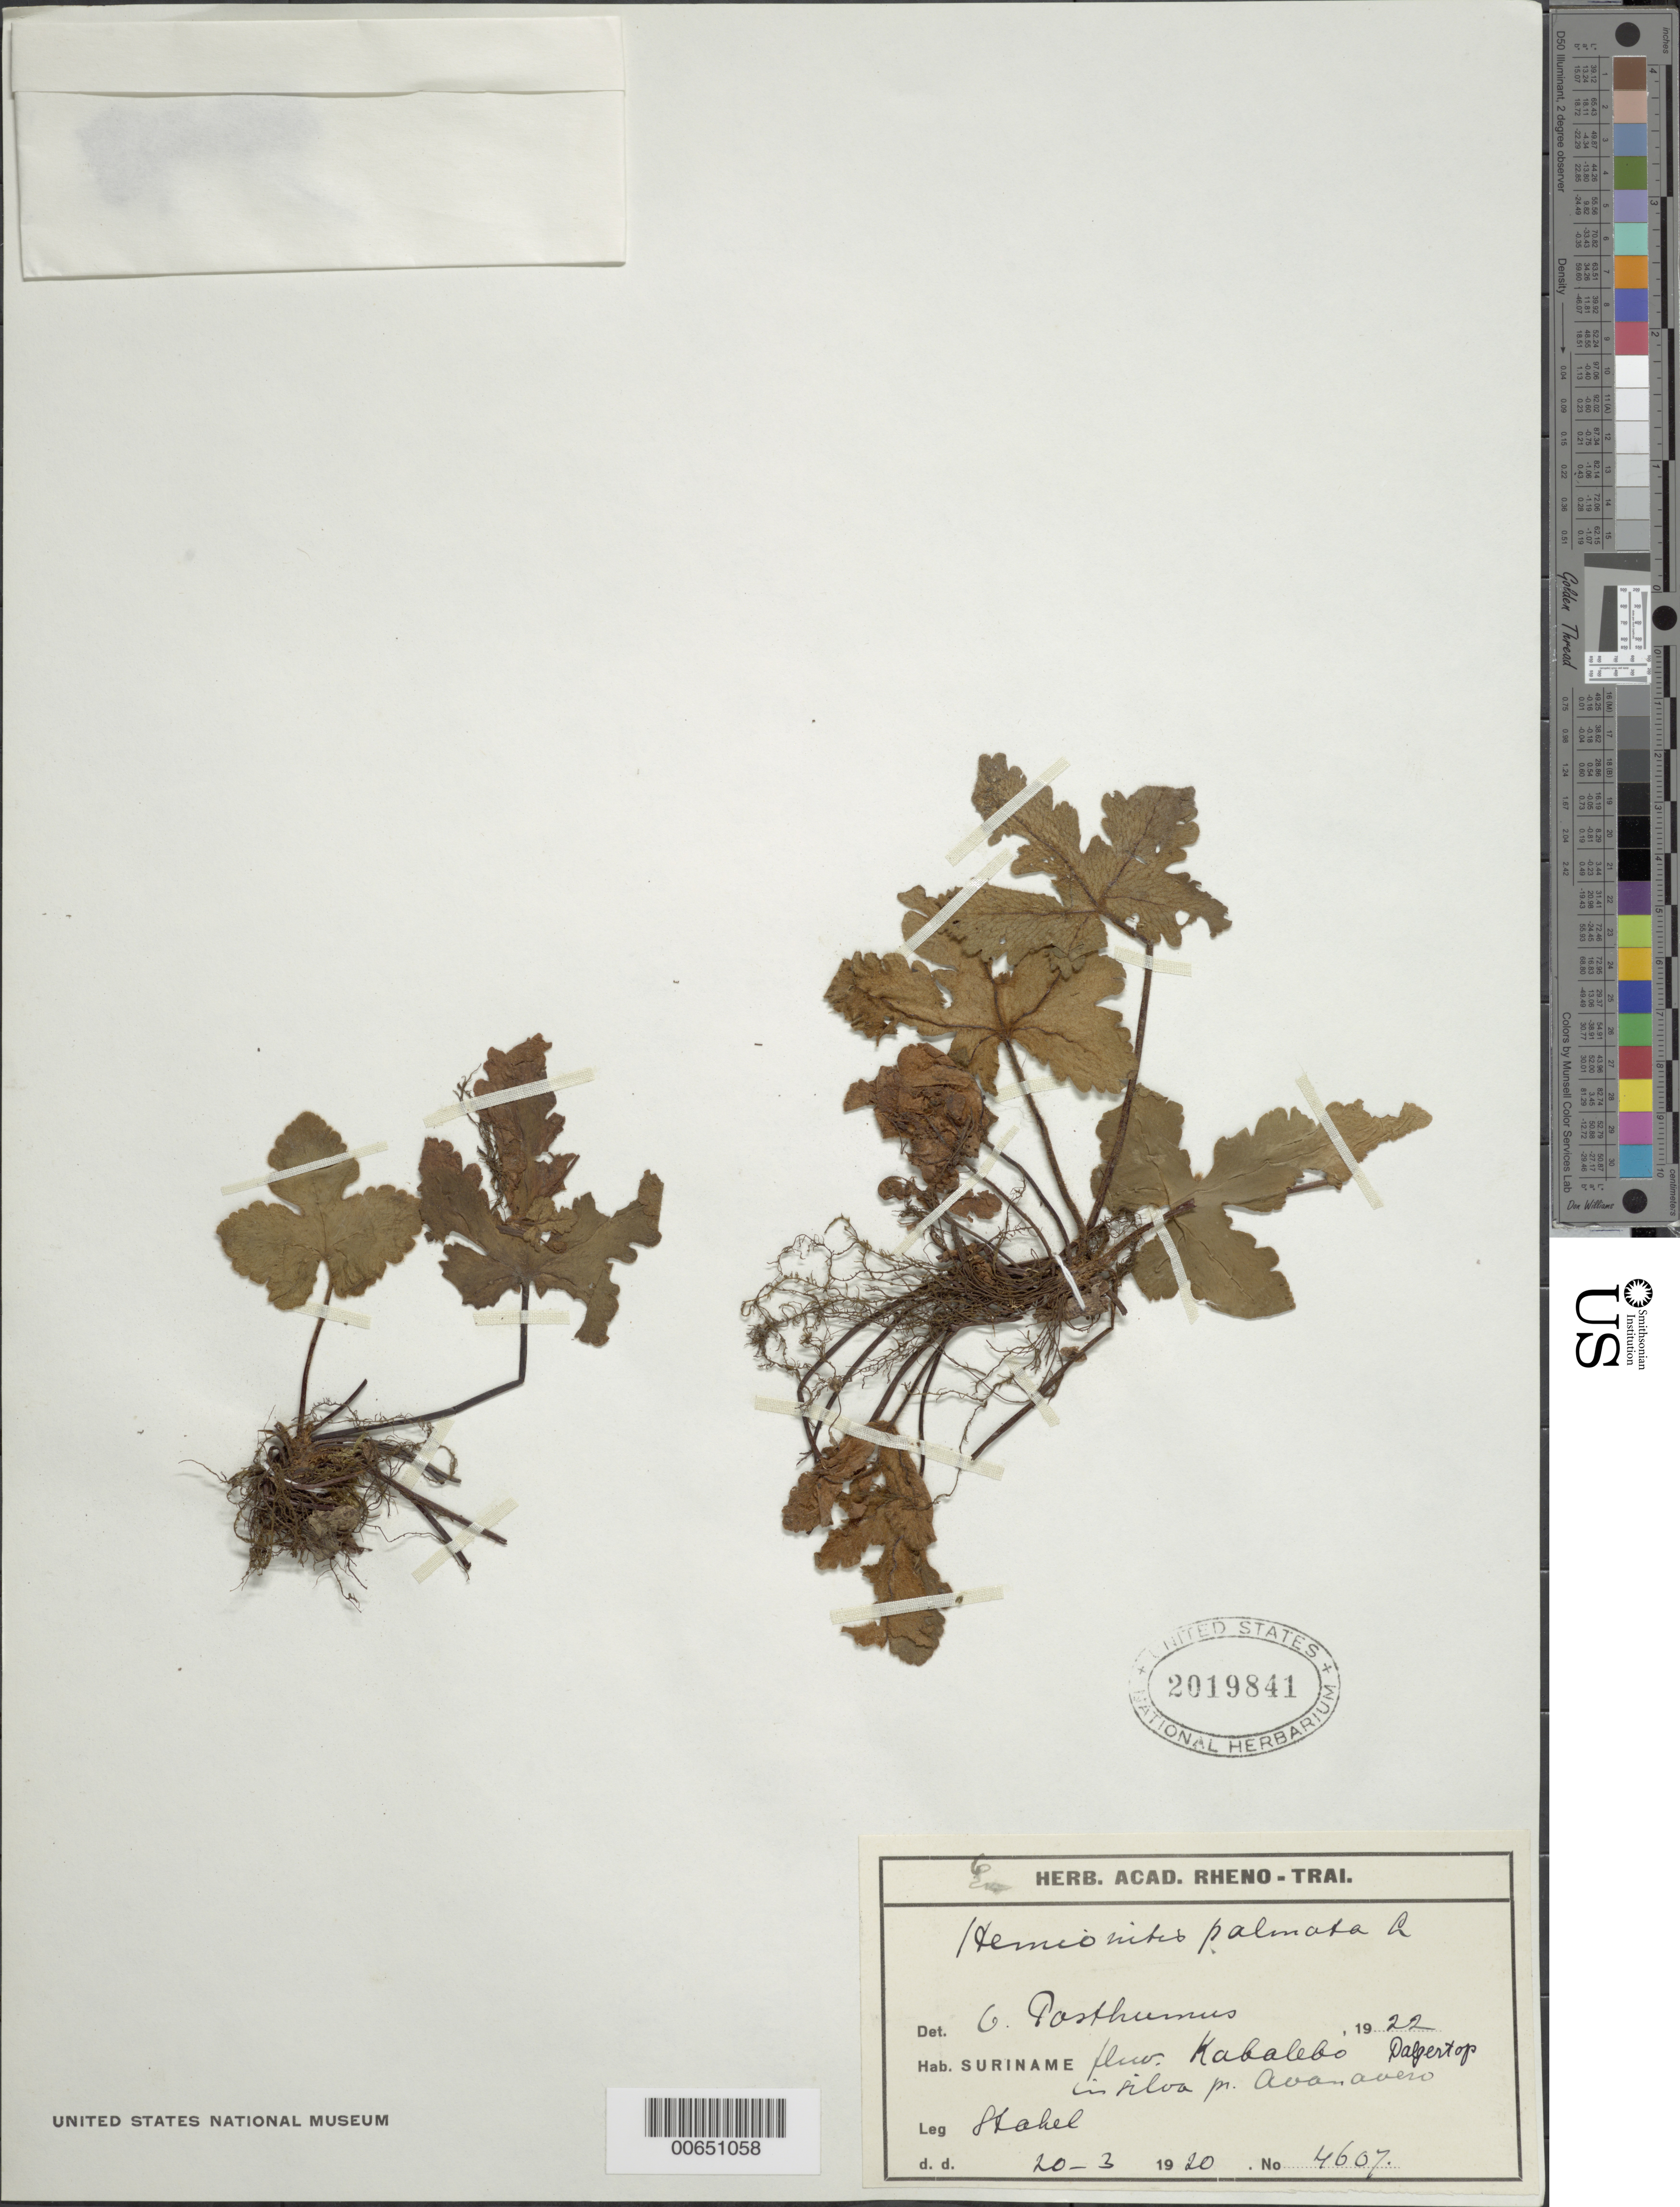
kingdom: Plantae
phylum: Tracheophyta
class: Polypodiopsida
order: Polypodiales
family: Pteridaceae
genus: Hemionitis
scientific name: Hemionitis palmata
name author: L.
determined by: Posthumus, O.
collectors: G. Stahel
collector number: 4607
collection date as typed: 20-Mar-20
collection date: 1920-03-20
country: Suriname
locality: Flum. Kabalebo in silva prope Avanavero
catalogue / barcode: US 2019841